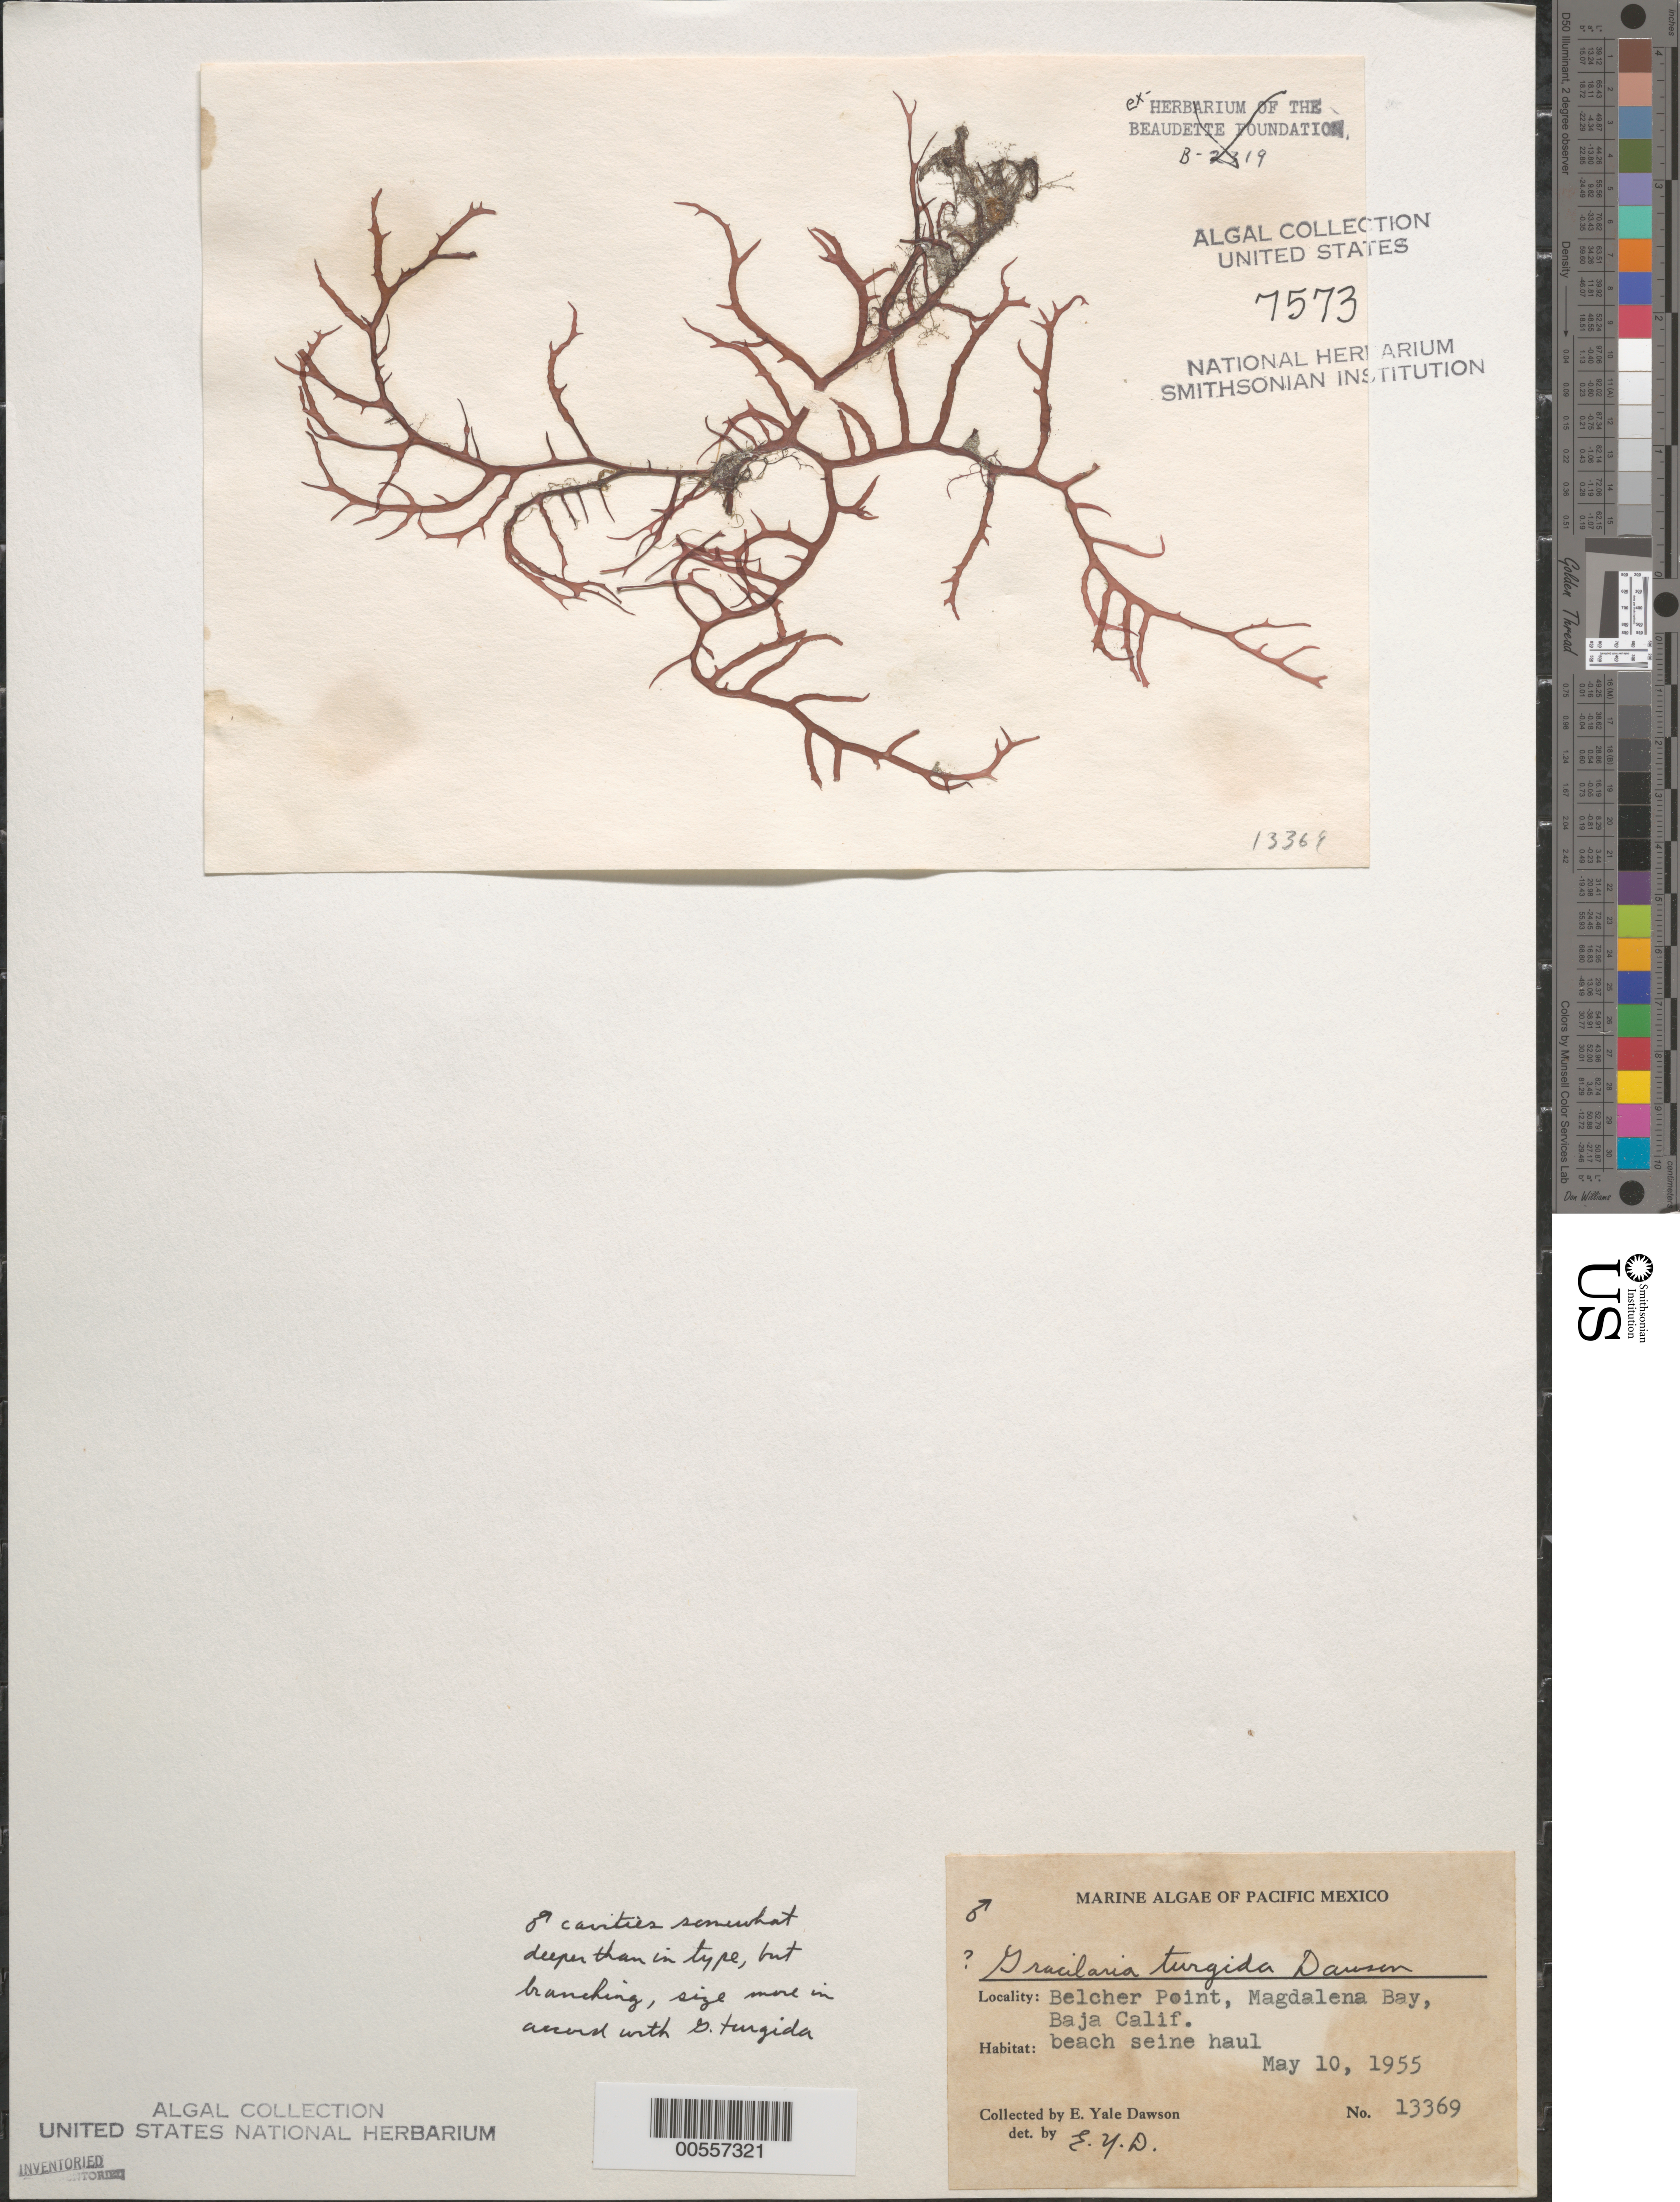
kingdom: Plantae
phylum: Rhodophyta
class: Florideophyceae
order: Gracilariales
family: Gracilariaceae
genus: Gracilaria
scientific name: Gracilaria turgida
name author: E.Y. Dawson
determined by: Dawson, E. Y.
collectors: E. Y. Dawson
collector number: EYD 13369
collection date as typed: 10 May 1955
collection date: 1955-05-10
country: Mexico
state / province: Baja California Sur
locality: Belcher Point, Bahia Magdalena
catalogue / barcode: US 7573